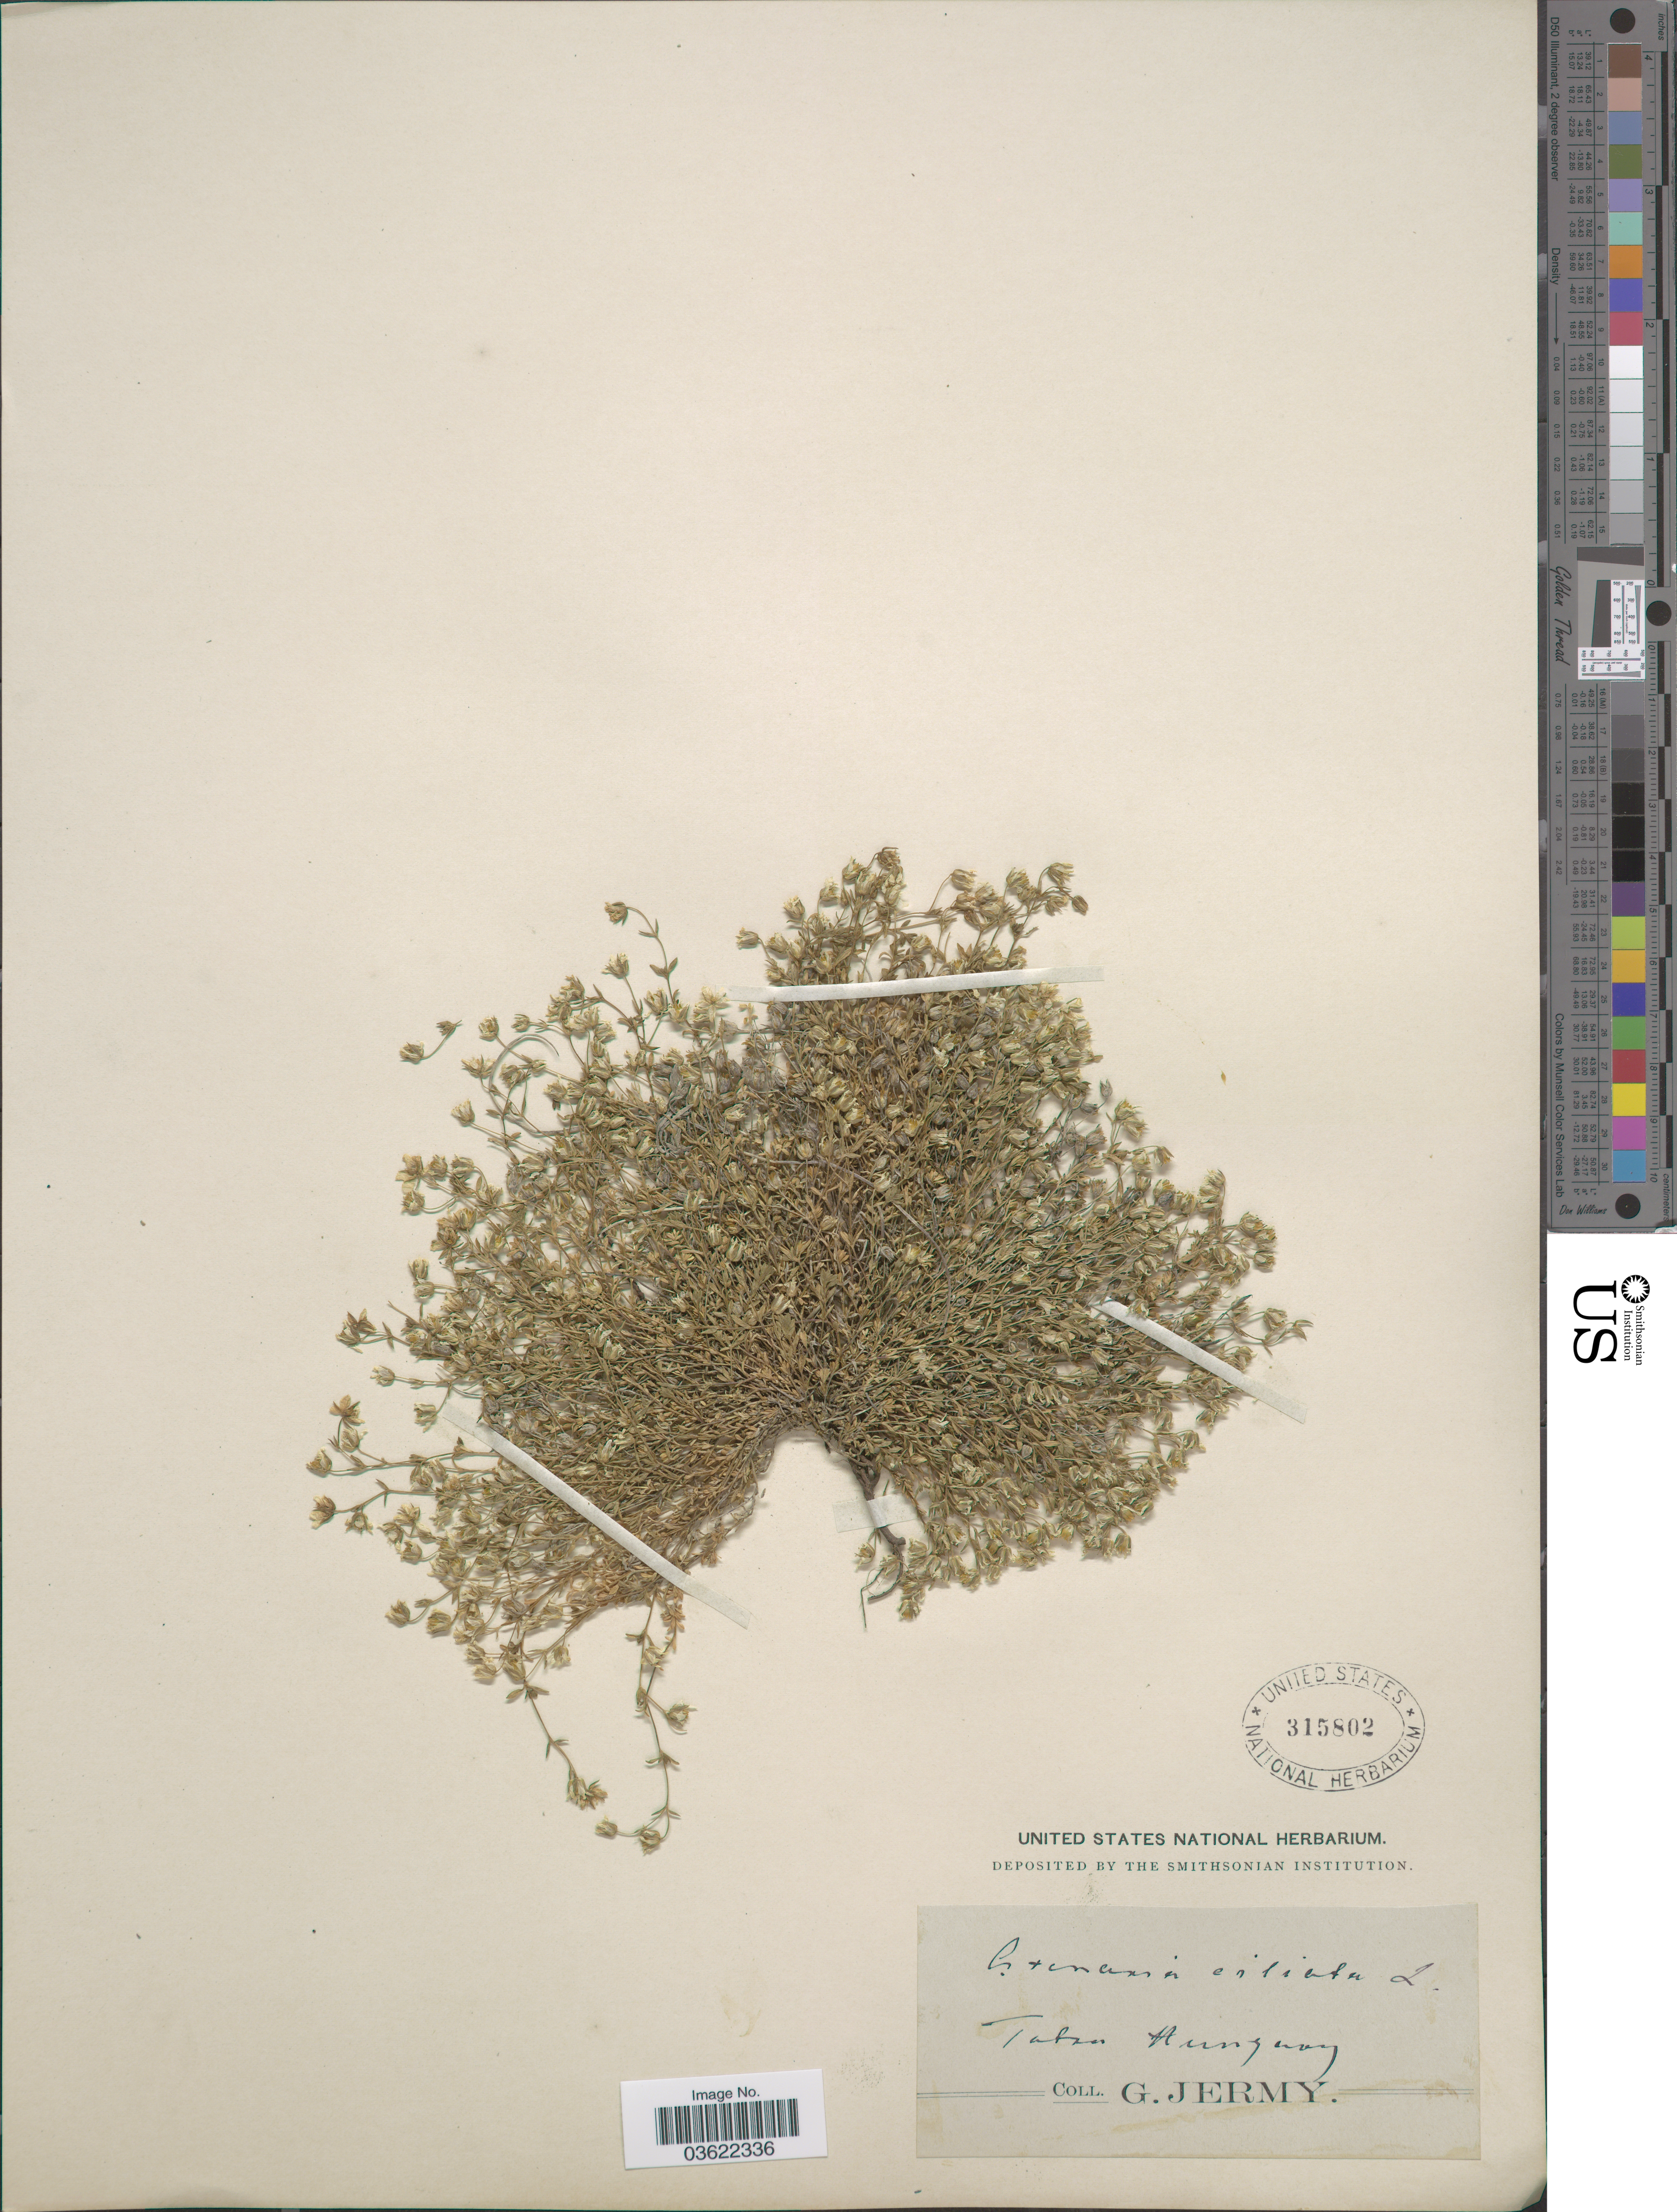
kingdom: Plantae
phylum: Tracheophyta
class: Magnoliopsida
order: Caryophyllales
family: Caryophyllaceae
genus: Arenaria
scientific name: Arenaria ciliata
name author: L.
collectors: G. Jermy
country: Hungary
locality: Tatra Hungary.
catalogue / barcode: US 315802